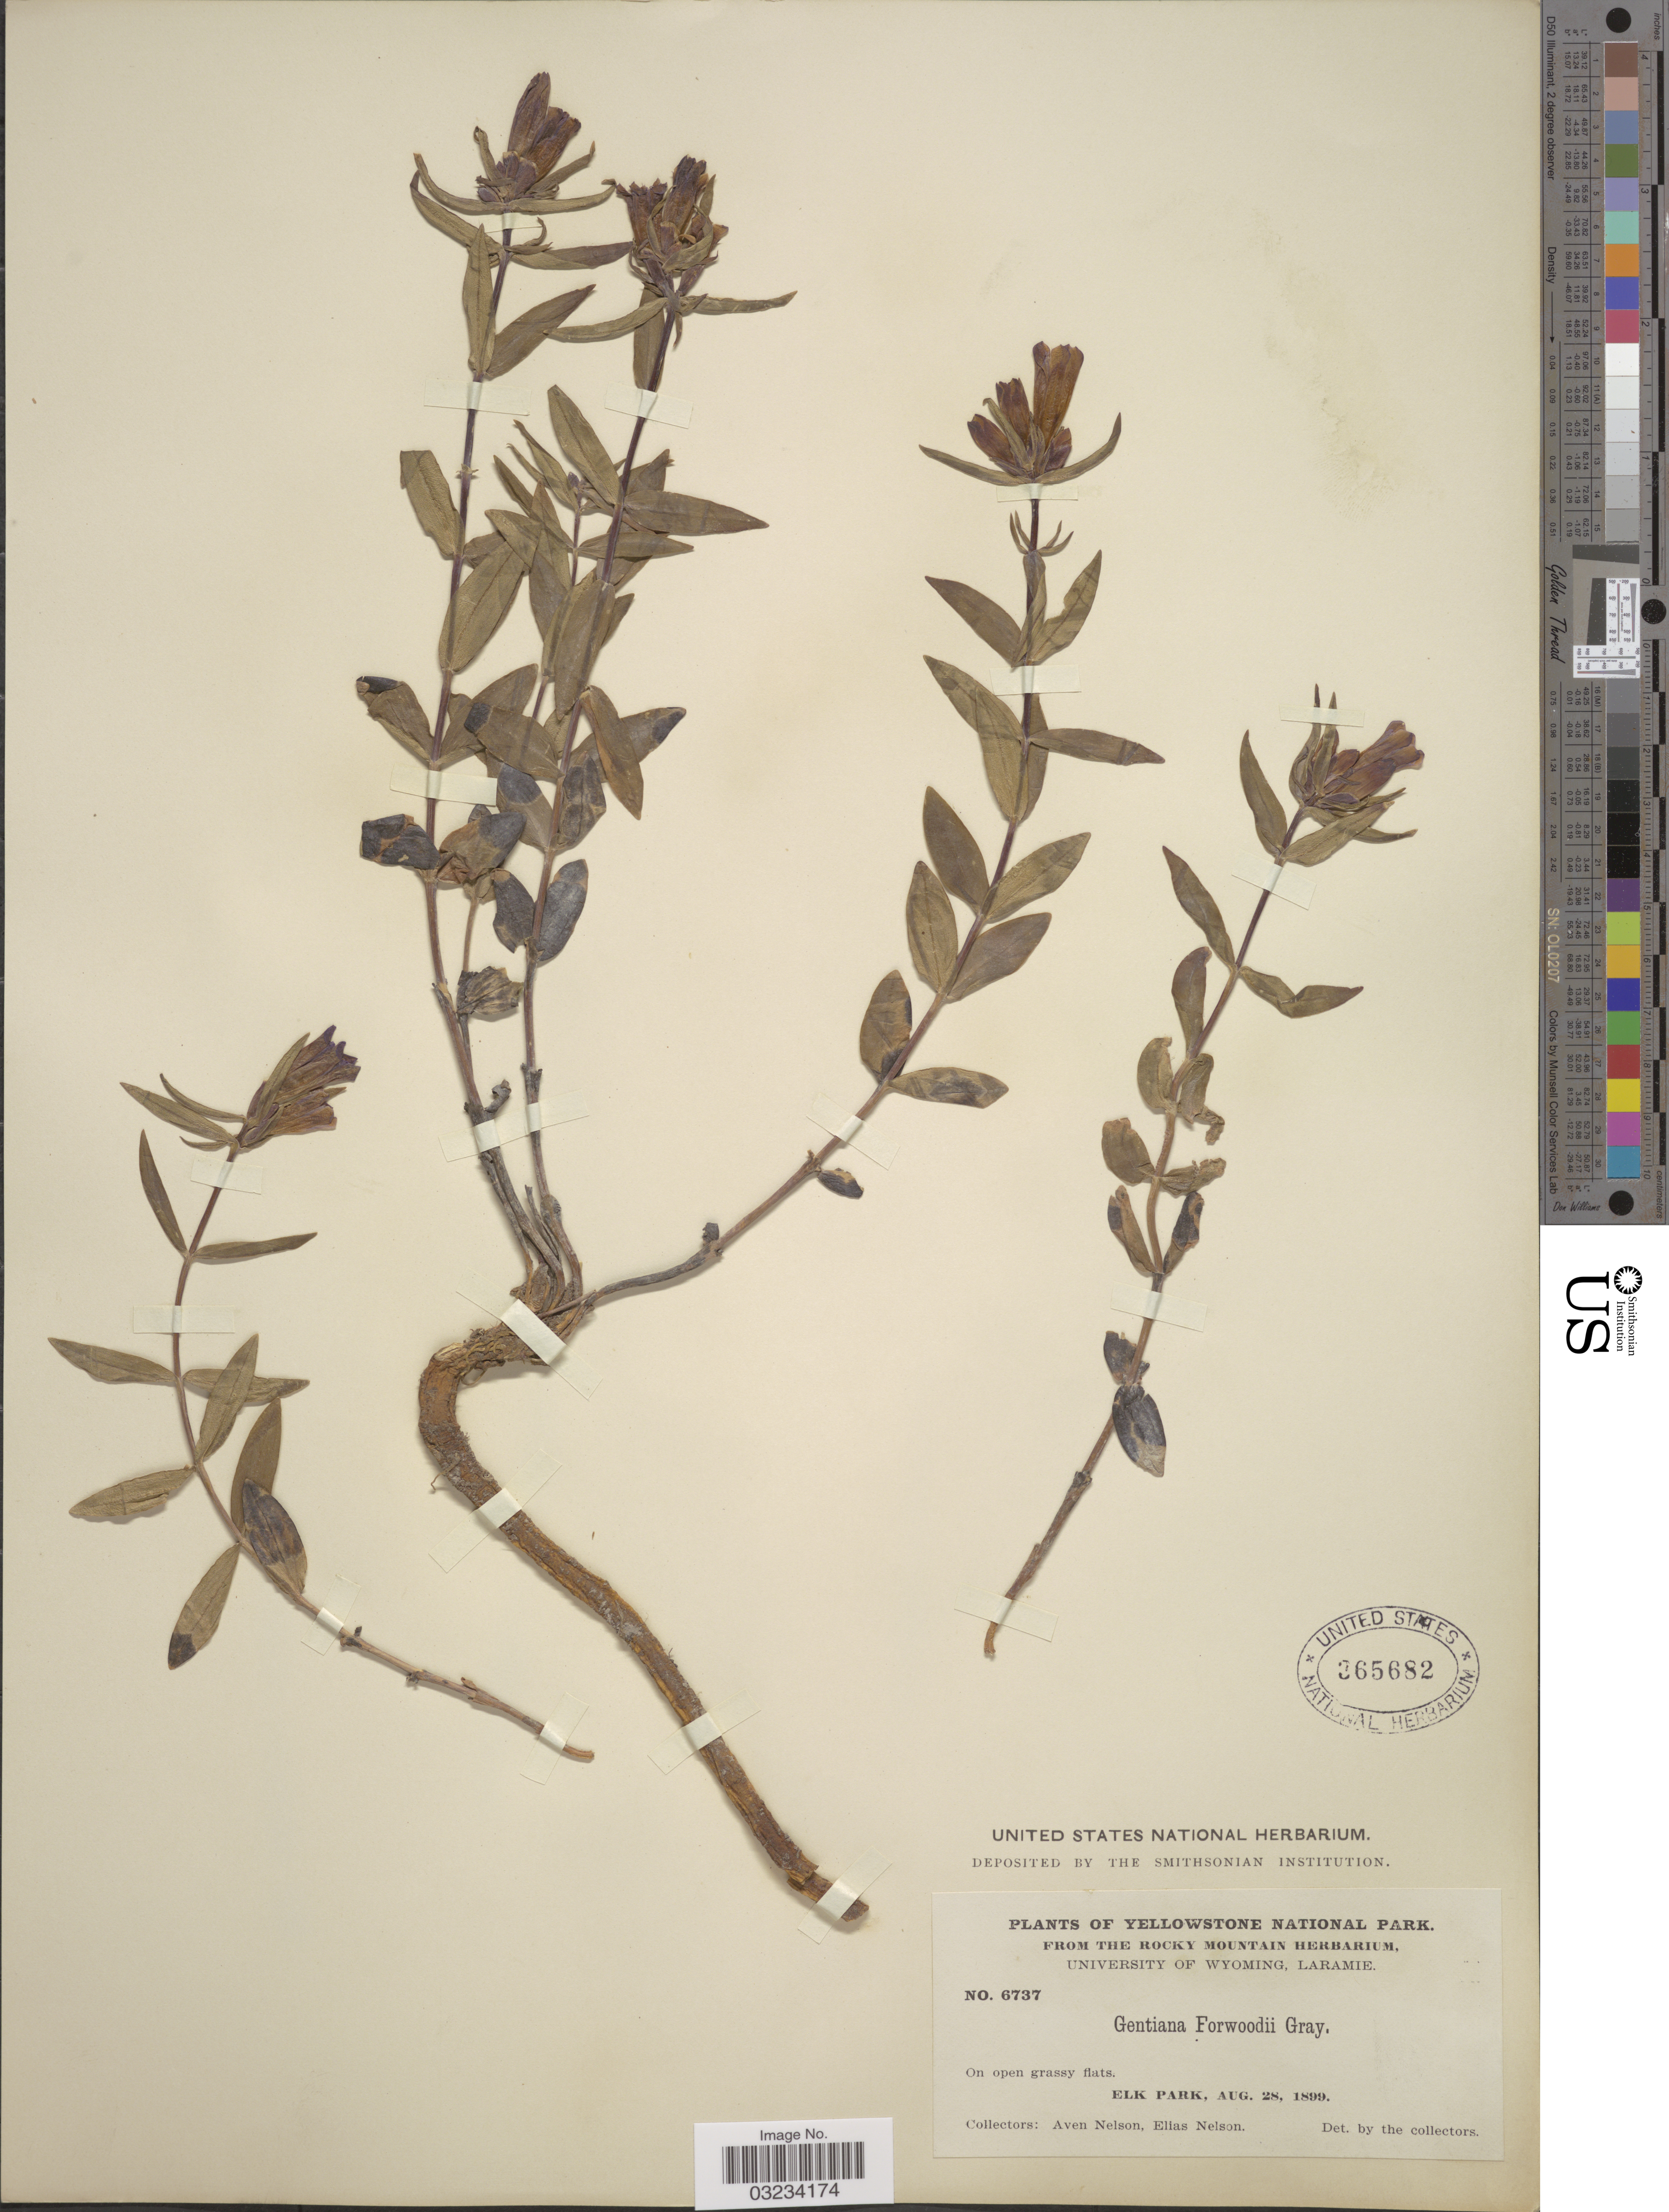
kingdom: Plantae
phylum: Tracheophyta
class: Magnoliopsida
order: Gentianales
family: Gentianaceae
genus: Gentiana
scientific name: Gentiana forwoodii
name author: A. Gray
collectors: A. Nelson & E. Nelson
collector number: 6737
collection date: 1899-08-28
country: United States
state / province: Wyoming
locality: Yellowstone National Park, Elk Park.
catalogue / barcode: US 365682